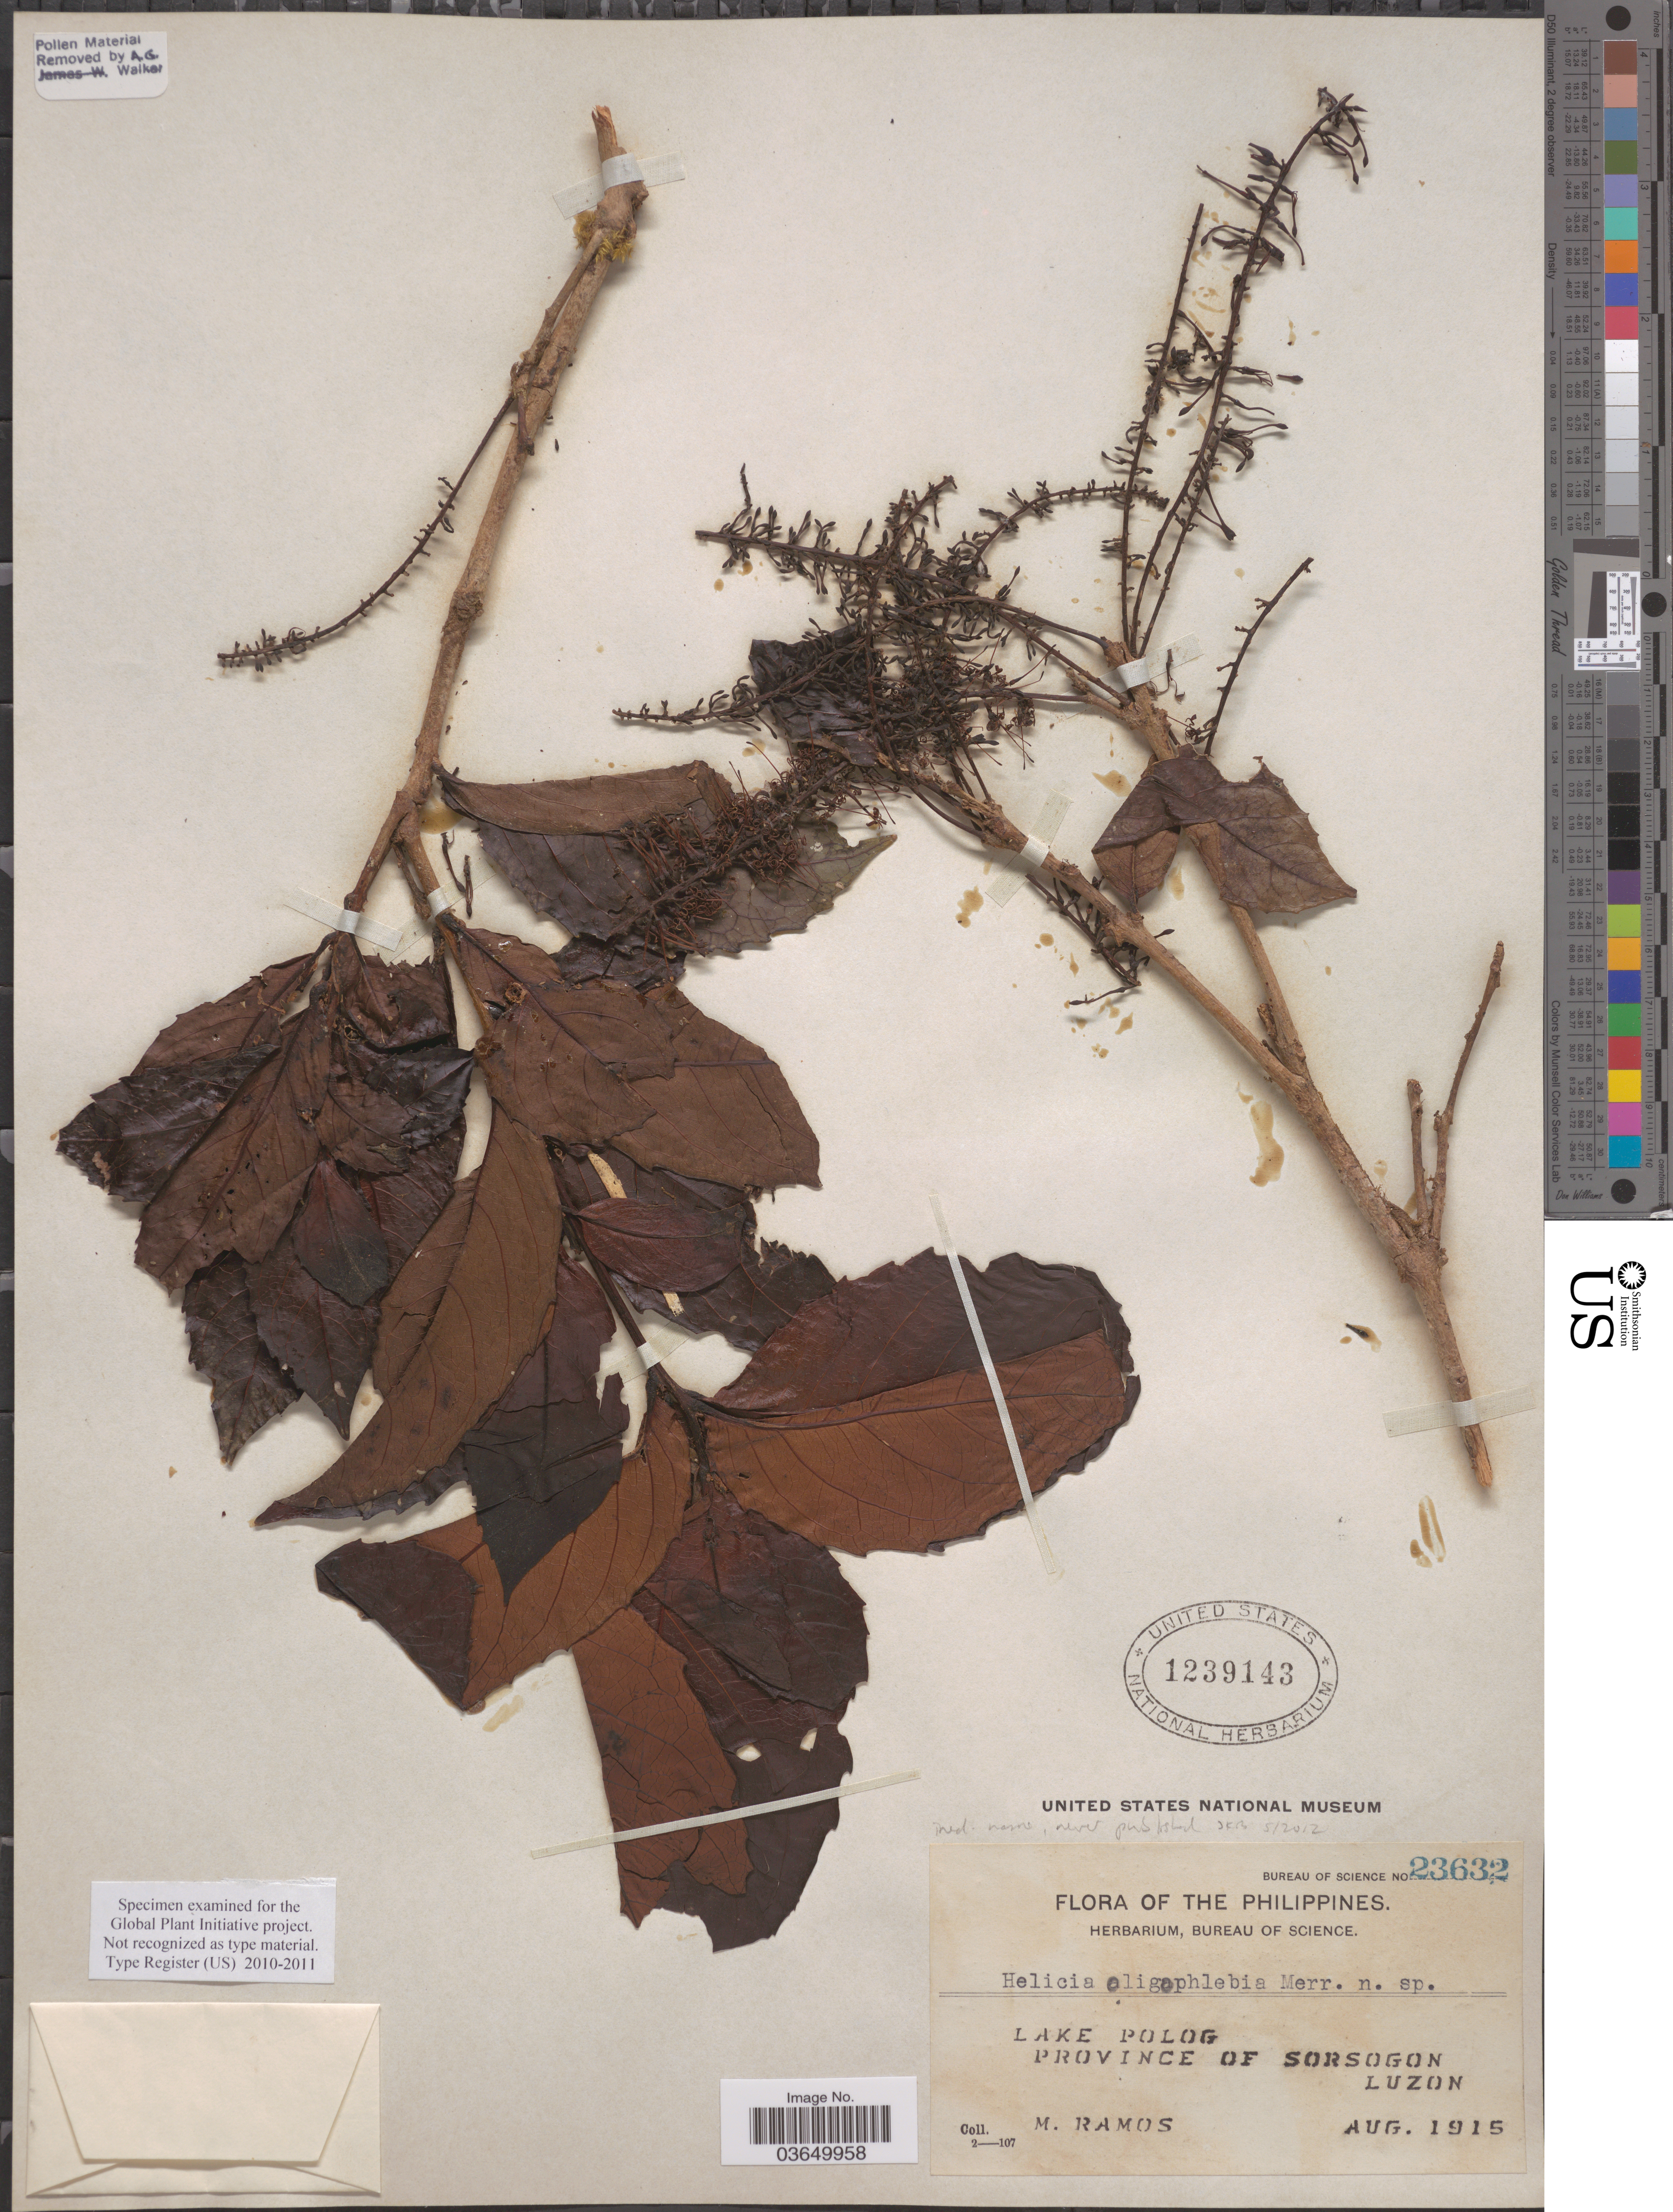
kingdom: Plantae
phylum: Tracheophyta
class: Magnoliopsida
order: Proteales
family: Proteaceae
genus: Helicia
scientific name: Helicia sp.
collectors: M. Ramos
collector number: Bureau of Science 23632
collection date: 1915-08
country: Philippines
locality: Lake Polog. Province of Sorsogon. Luzon.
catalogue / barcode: US 1239143